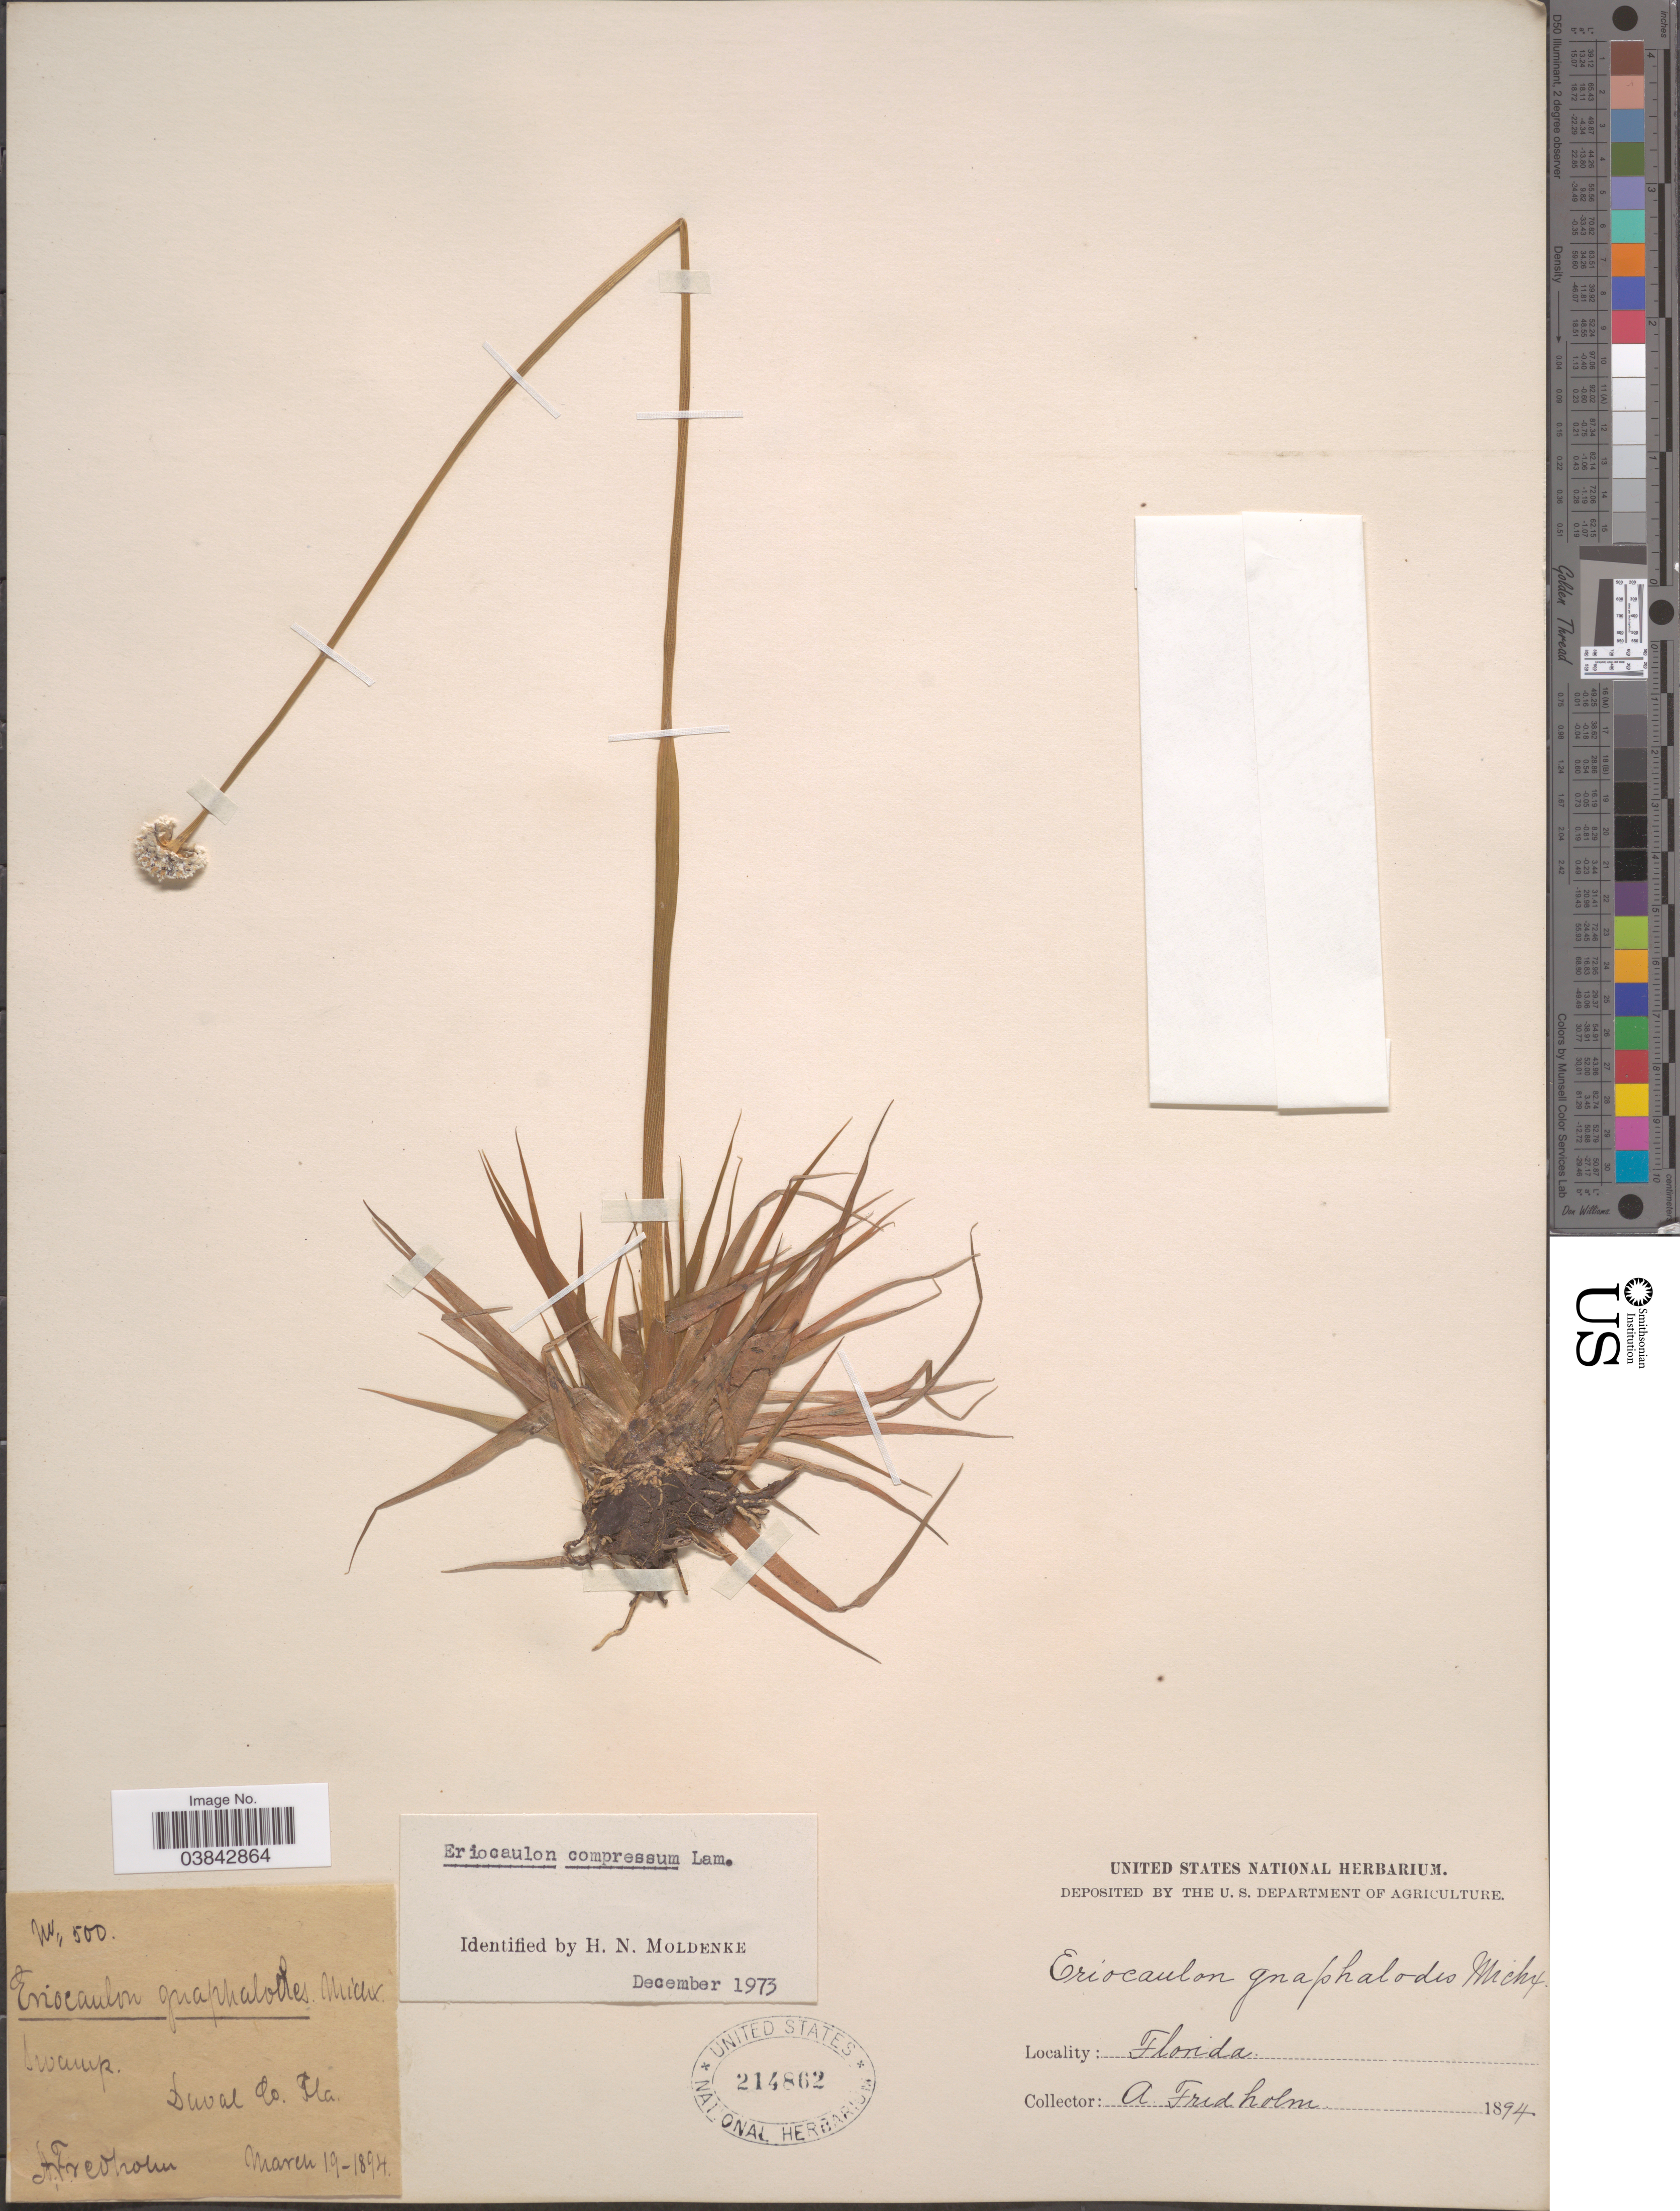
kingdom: Plantae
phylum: Tracheophyta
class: Liliopsida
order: Poales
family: Eriocaulaceae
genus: Eriocaulon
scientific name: Eriocaulon compressum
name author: Lam.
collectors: A. Fredholm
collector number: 500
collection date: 1894-03-19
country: United States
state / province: Florida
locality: Duval Co.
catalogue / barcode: US 214862